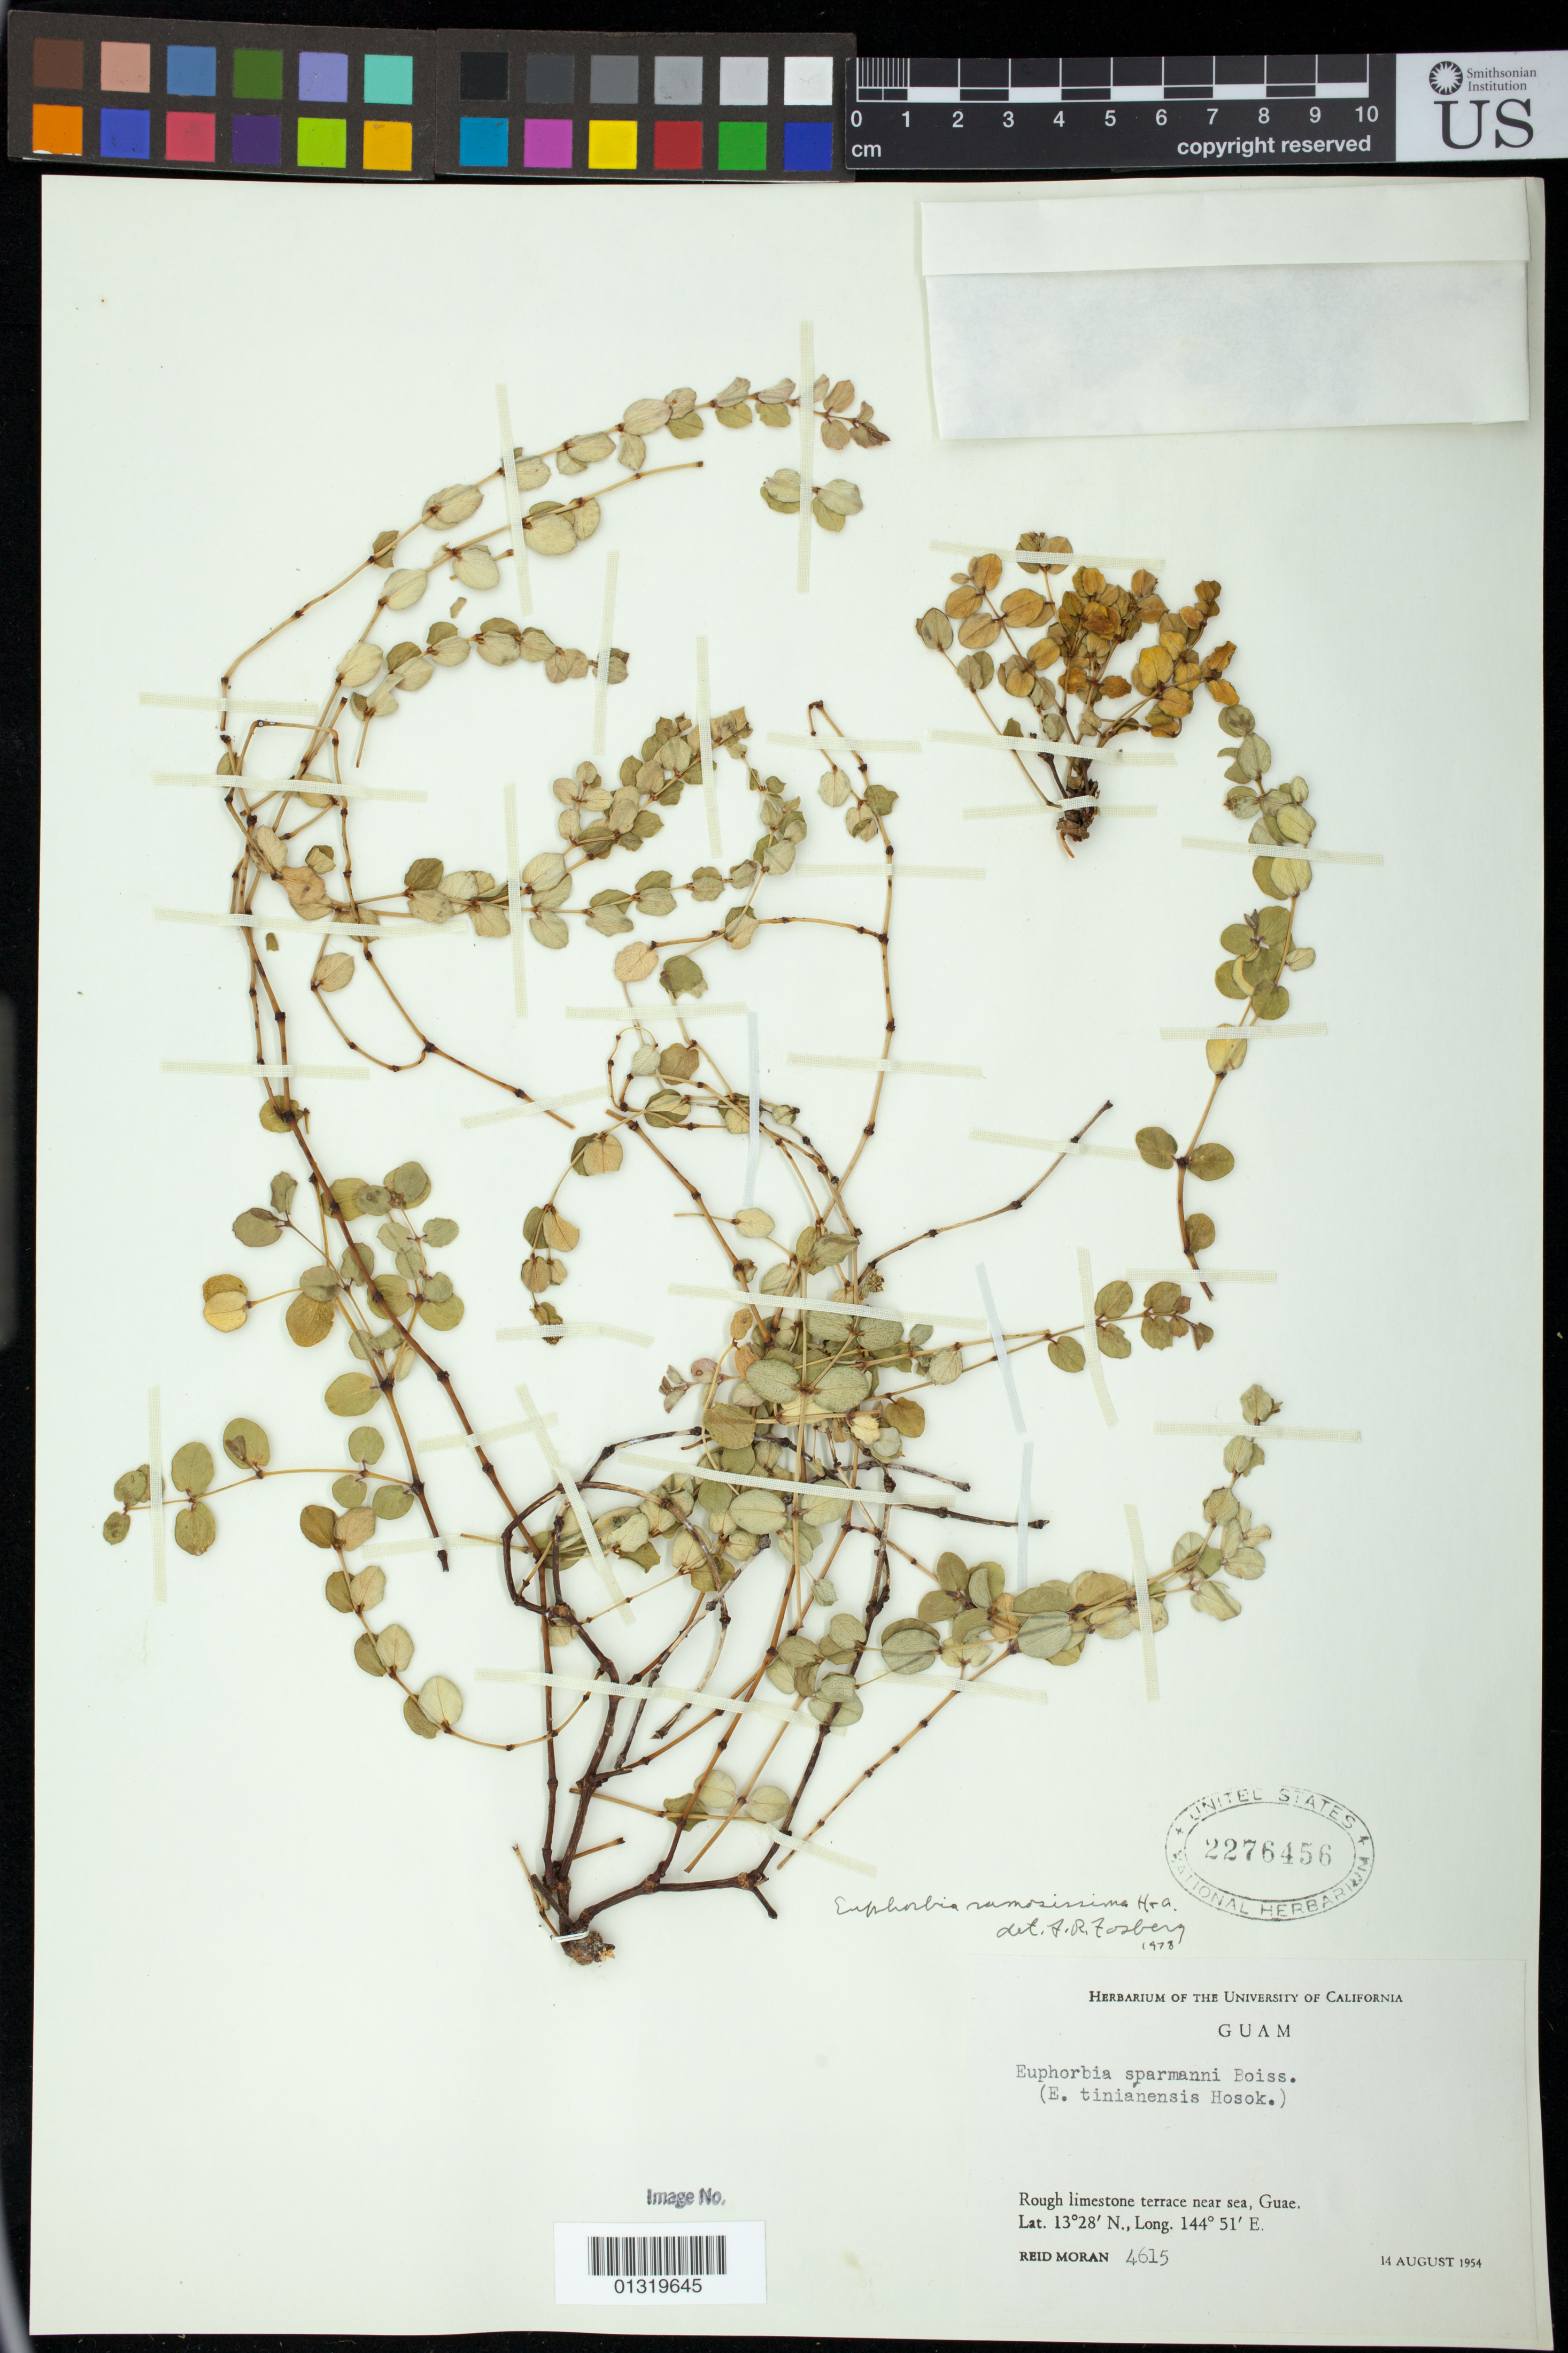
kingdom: Plantae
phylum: Tracheophyta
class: Magnoliopsida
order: Malpighiales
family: Euphorbiaceae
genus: Euphorbia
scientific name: Euphorbia sparrmannii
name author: Boiss.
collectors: R. V. Moran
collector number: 4615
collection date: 1954-08-14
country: Guam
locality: Rough limestone terrace near sea, Guae.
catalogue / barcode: US 2276456